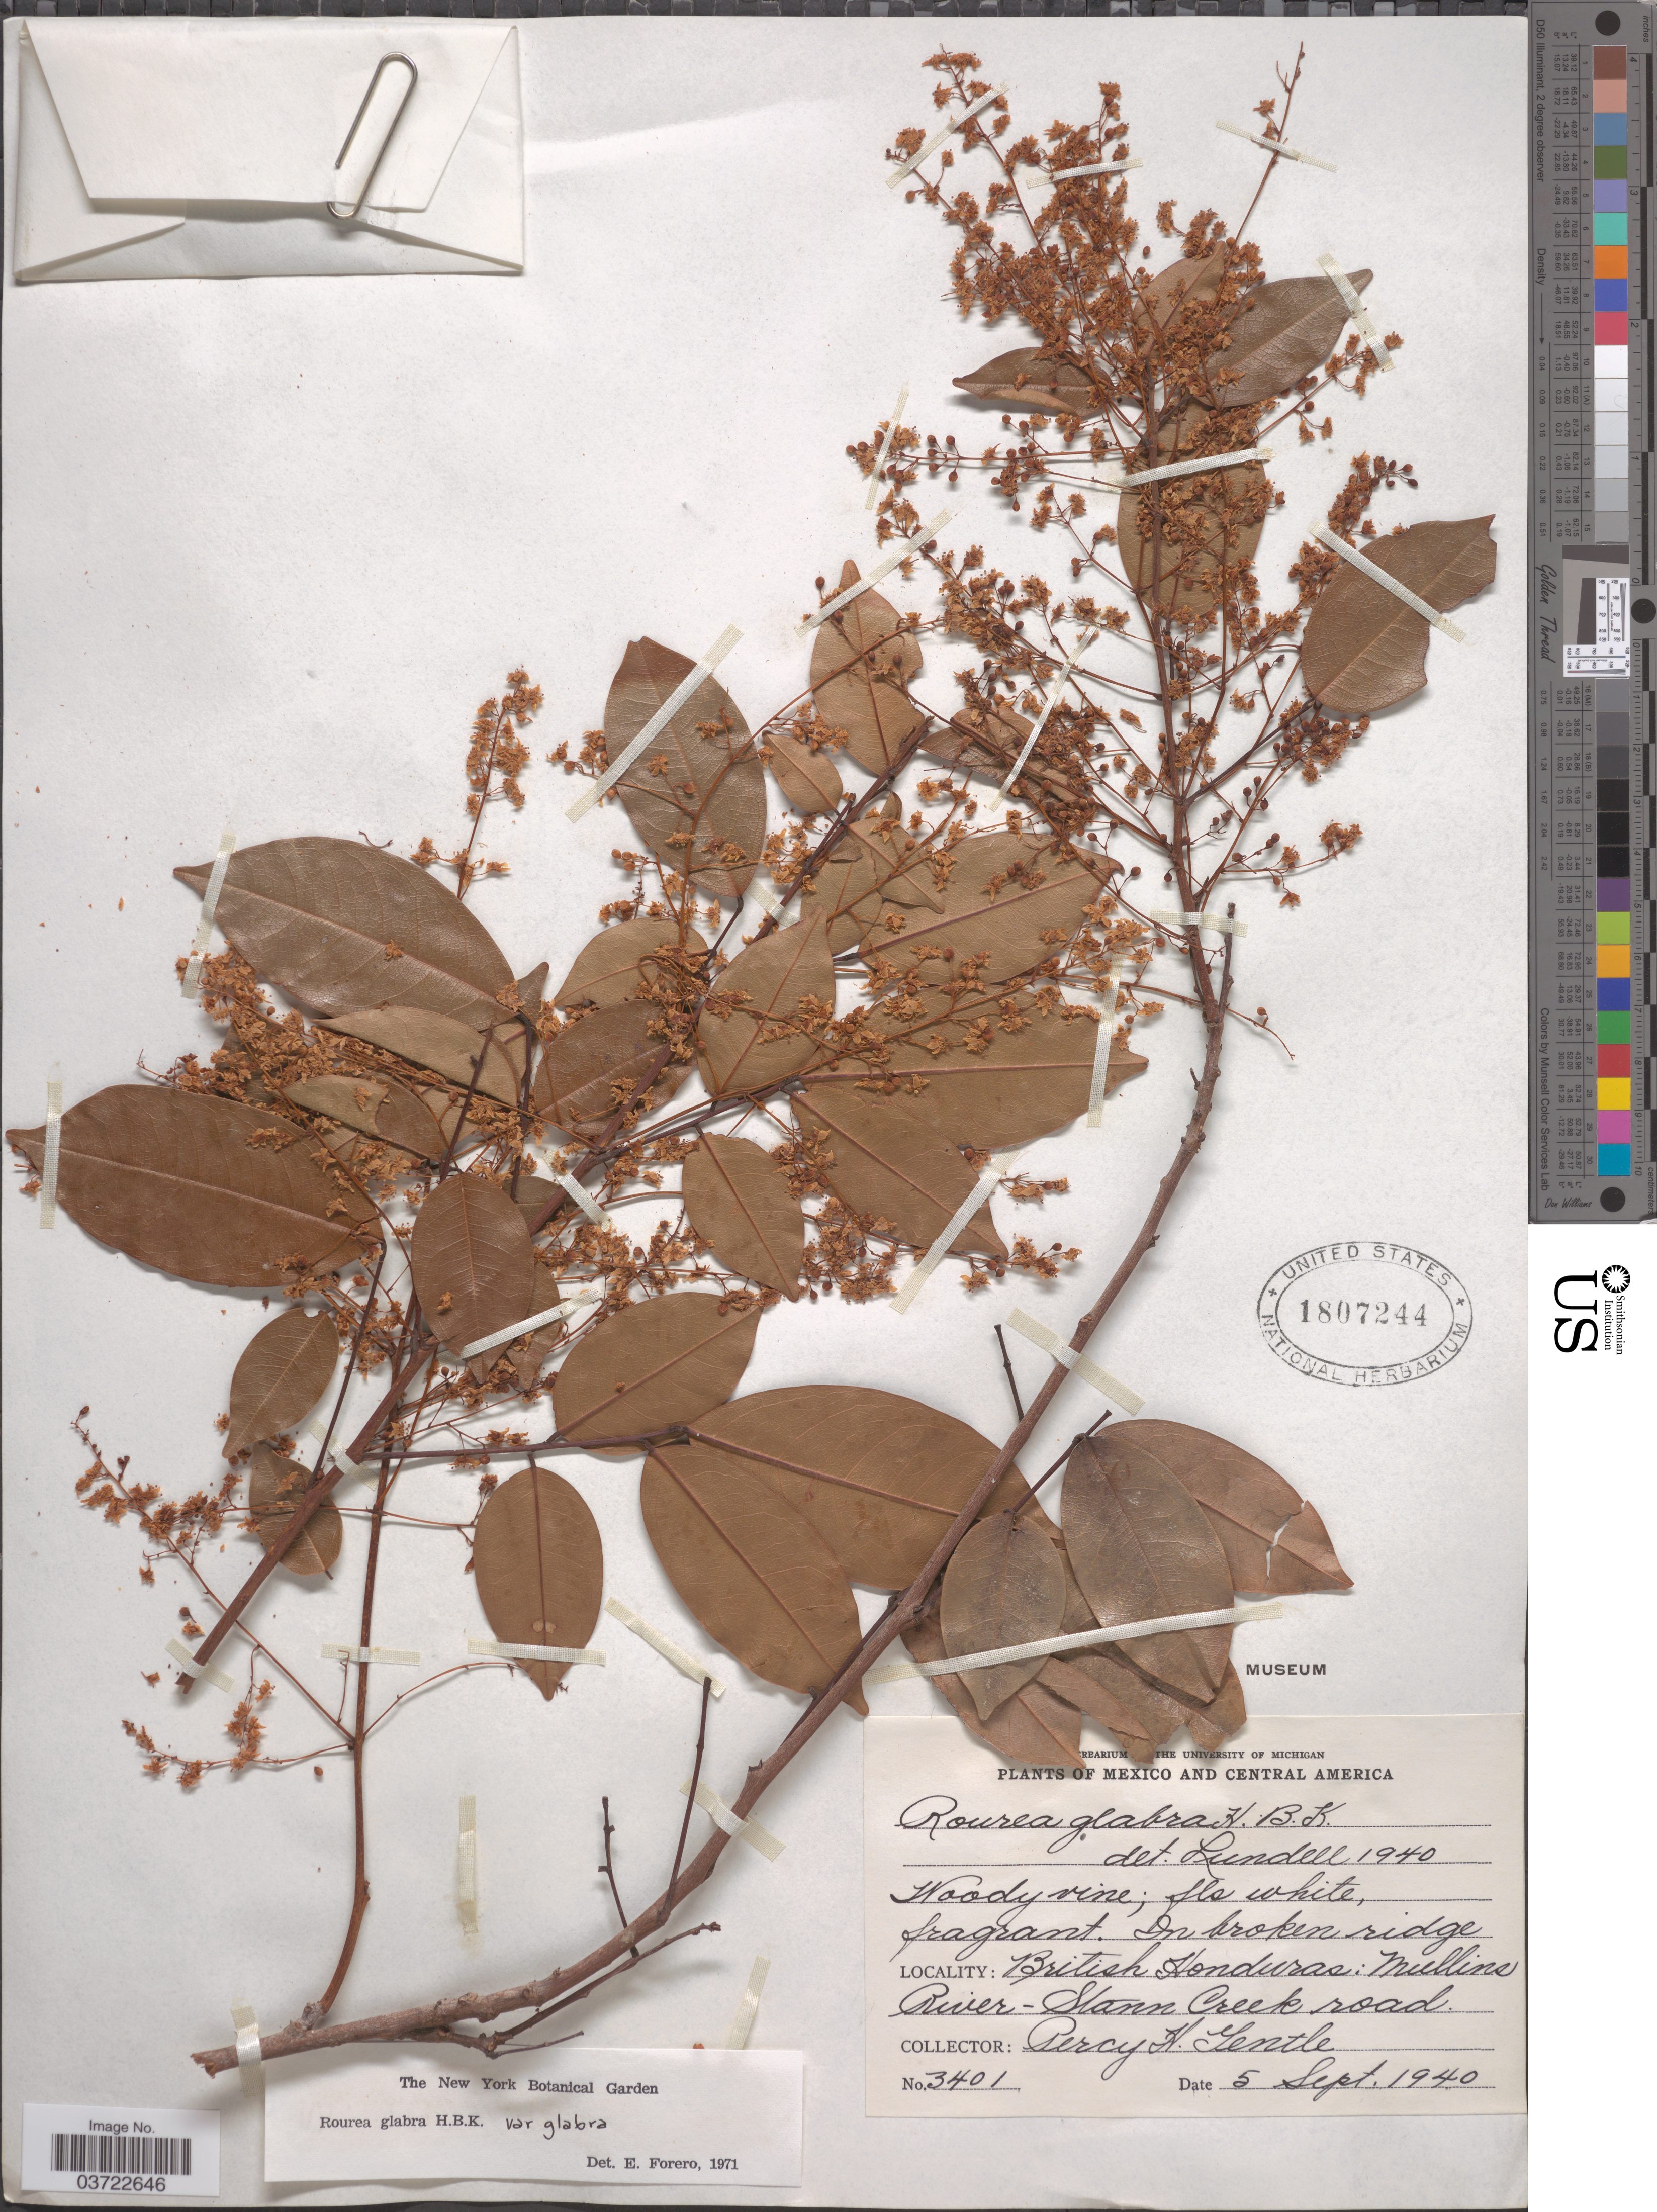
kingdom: Plantae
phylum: Tracheophyta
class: Magnoliopsida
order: Oxalidales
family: Connaraceae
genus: Rourea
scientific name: Rourea glabra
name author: Kunth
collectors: P. H. Gentle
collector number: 3401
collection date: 1940-09-05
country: Belize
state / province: Stann Creek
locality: British Honduras. Mullins River - Stann Creek road.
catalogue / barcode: US 1807244